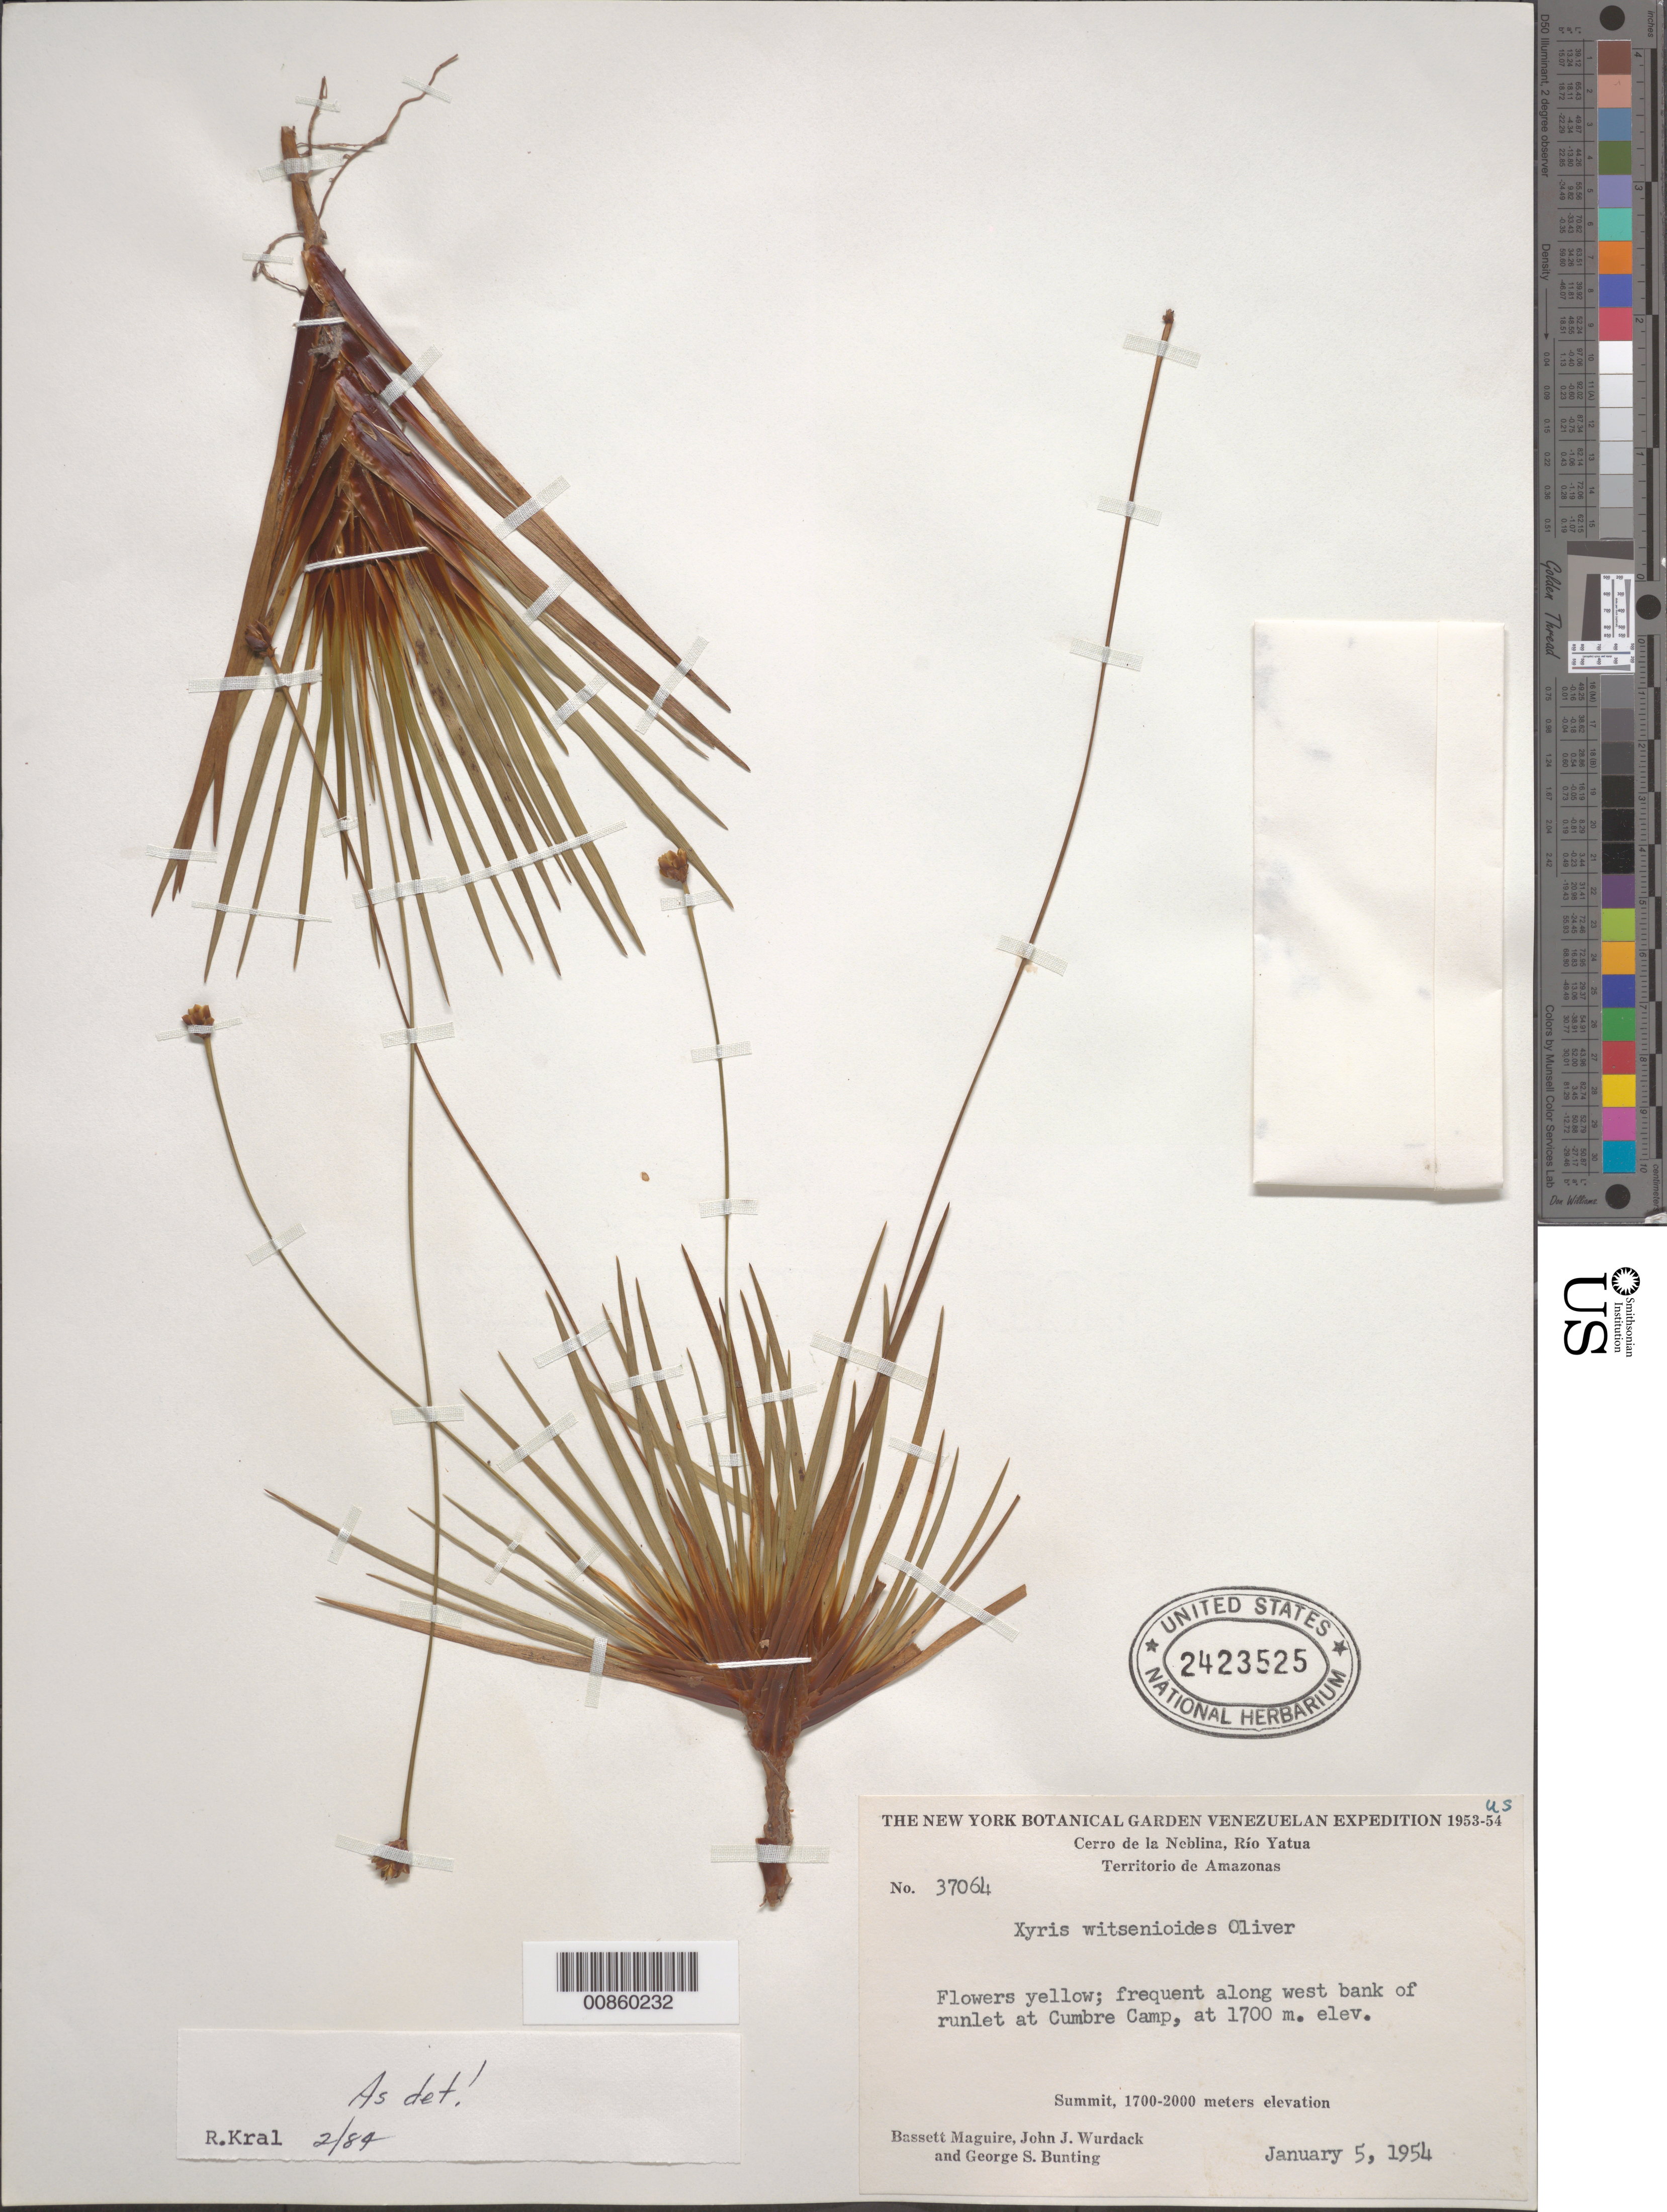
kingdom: Plantae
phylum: Tracheophyta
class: Liliopsida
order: Poales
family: Xyridaceae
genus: Xyris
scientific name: Xyris witsenioides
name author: Oliv. ex Thurn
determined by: Kral, Robert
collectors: B. Maguire, J. J. Wurdack & G. S. Bunting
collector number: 37064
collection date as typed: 5-Jan-54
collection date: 1954-01-05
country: Venezuela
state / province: Amazonas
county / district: Río Negro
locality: Cerro de la Neblina, Río Yatua, near Cumbre Camp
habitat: Along west bank of runlet.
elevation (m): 1700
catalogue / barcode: US 2423525